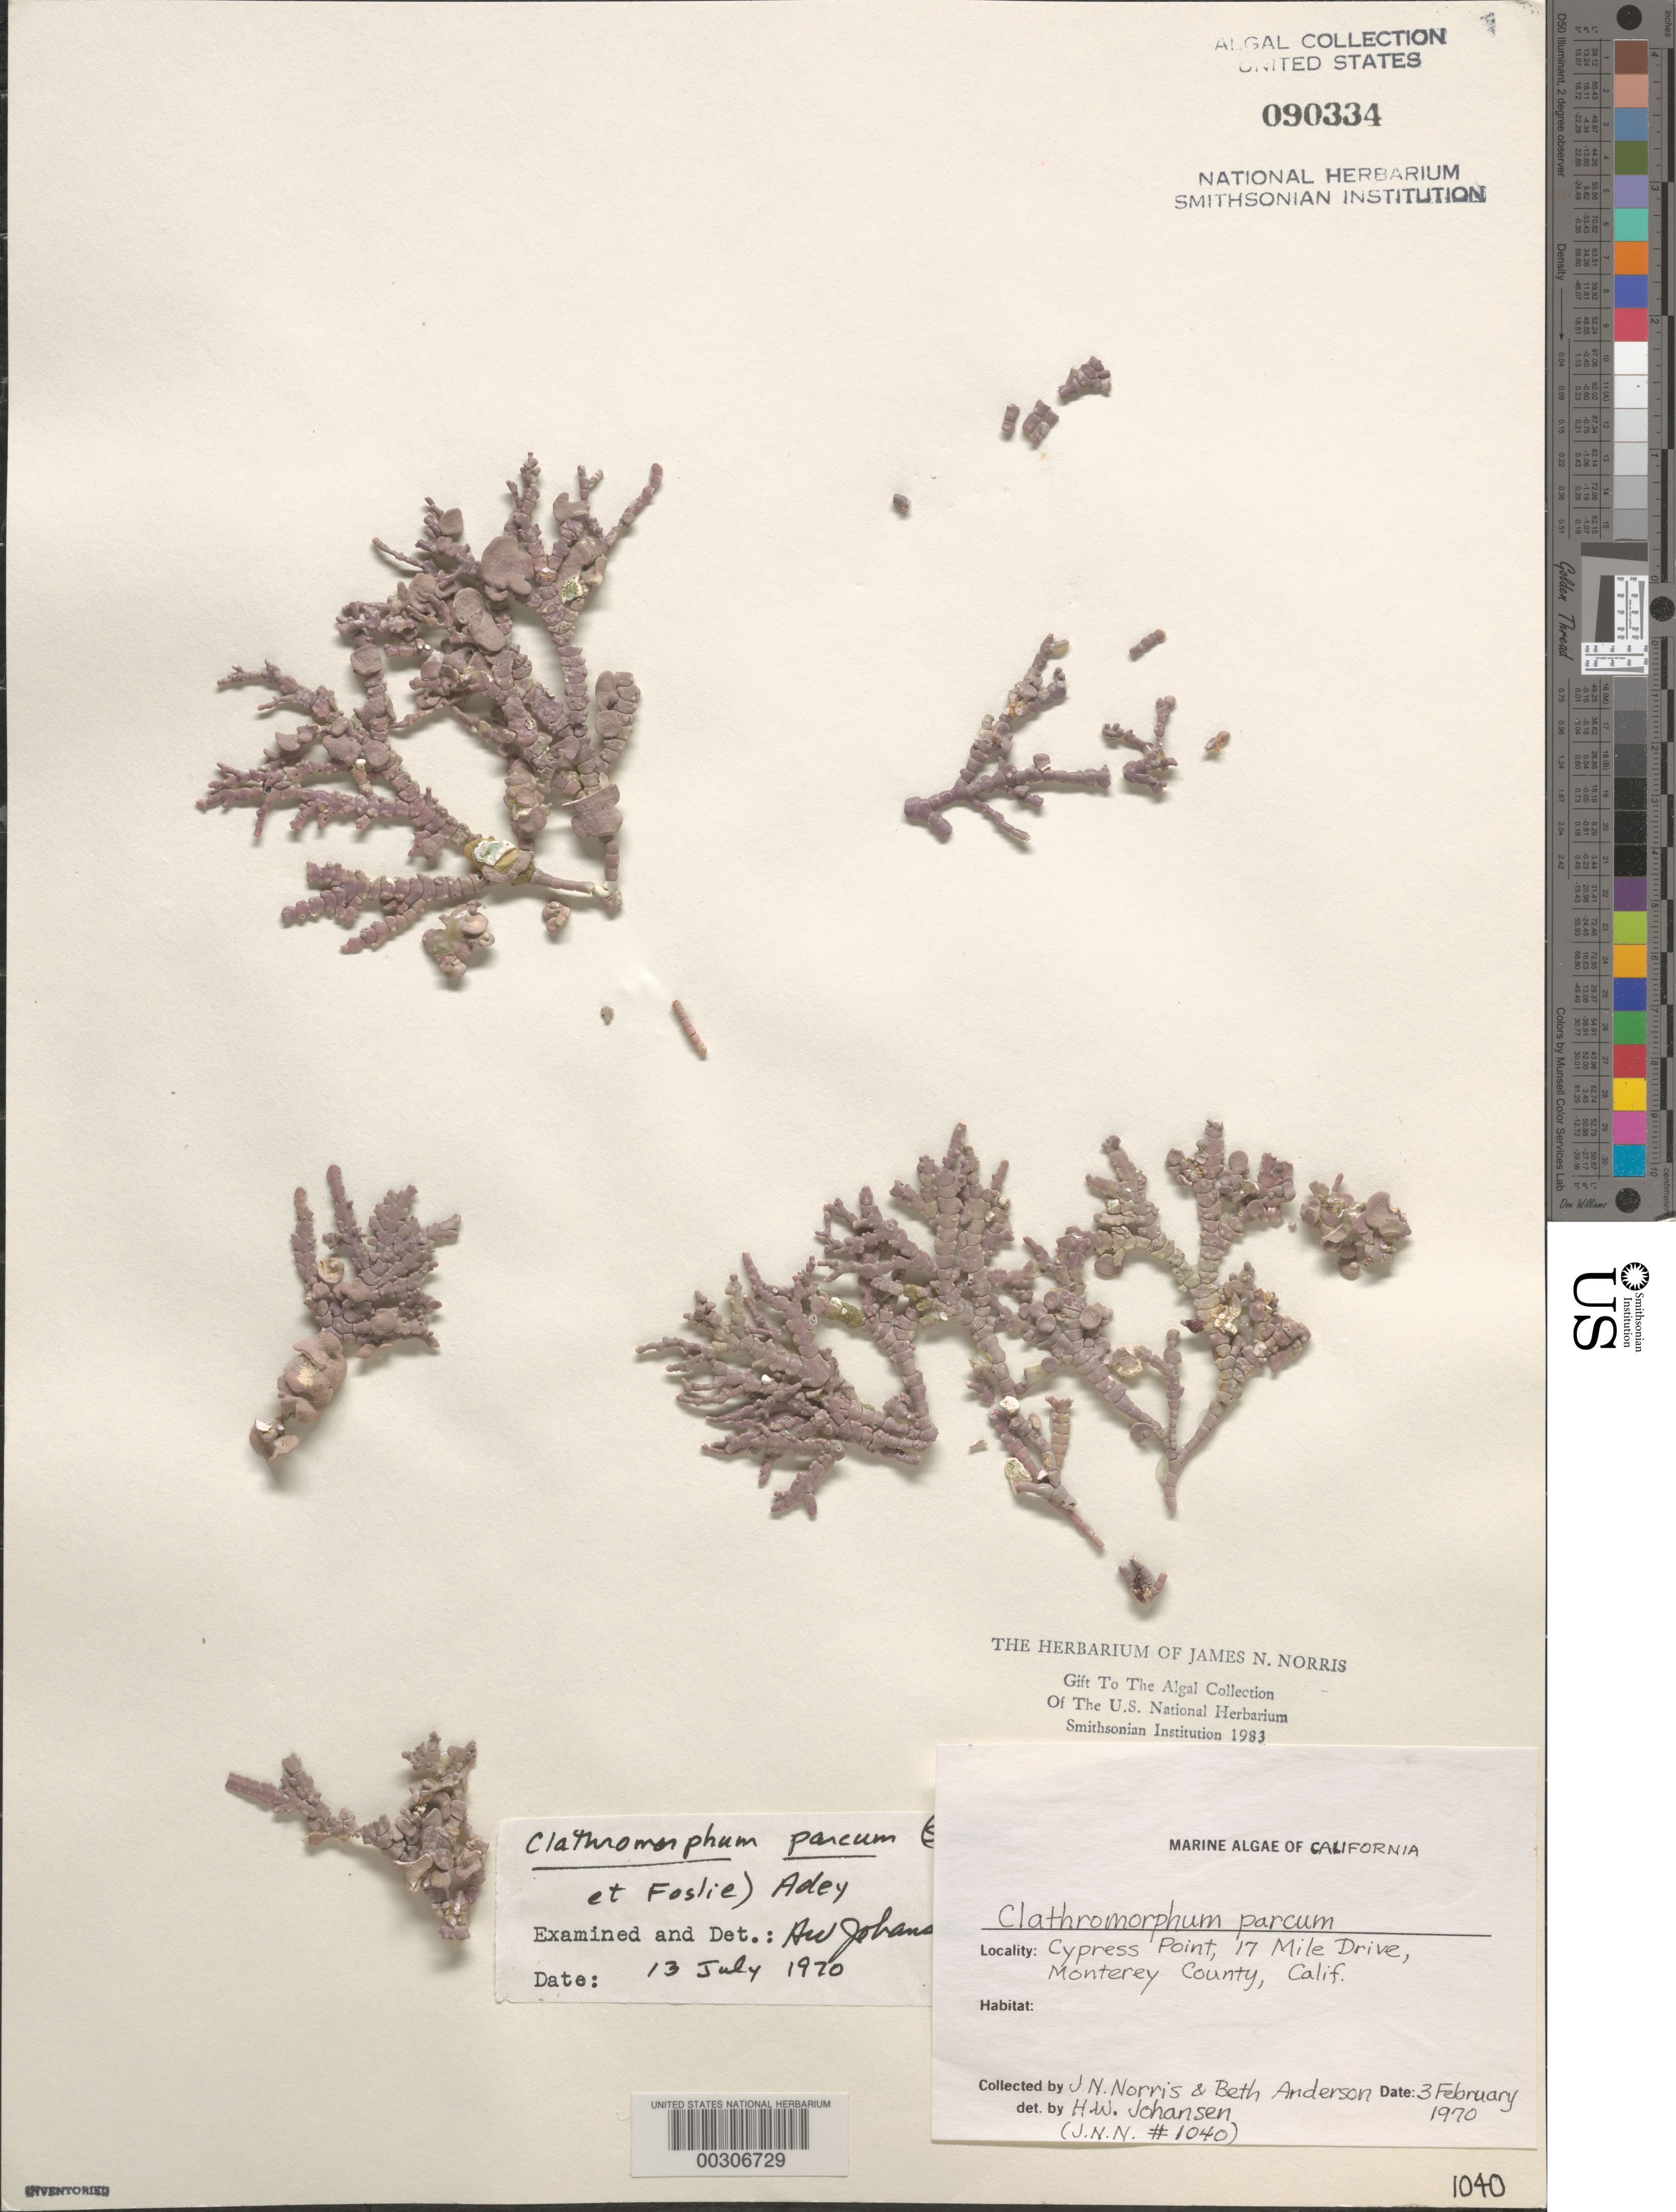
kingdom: Plantae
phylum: Rhodophyta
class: Florideophyceae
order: Corallinales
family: Mesophyllumaceae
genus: Clathromorphum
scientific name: Clathromorphum parcum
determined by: Johansen, H. W.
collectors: J. N. Norris & B. Anderson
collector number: JN-1040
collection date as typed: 03 Feb 1970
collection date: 1970-02-03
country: United States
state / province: California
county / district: Monterey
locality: Cypress Point, 17 Mile Drive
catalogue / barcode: US 90334